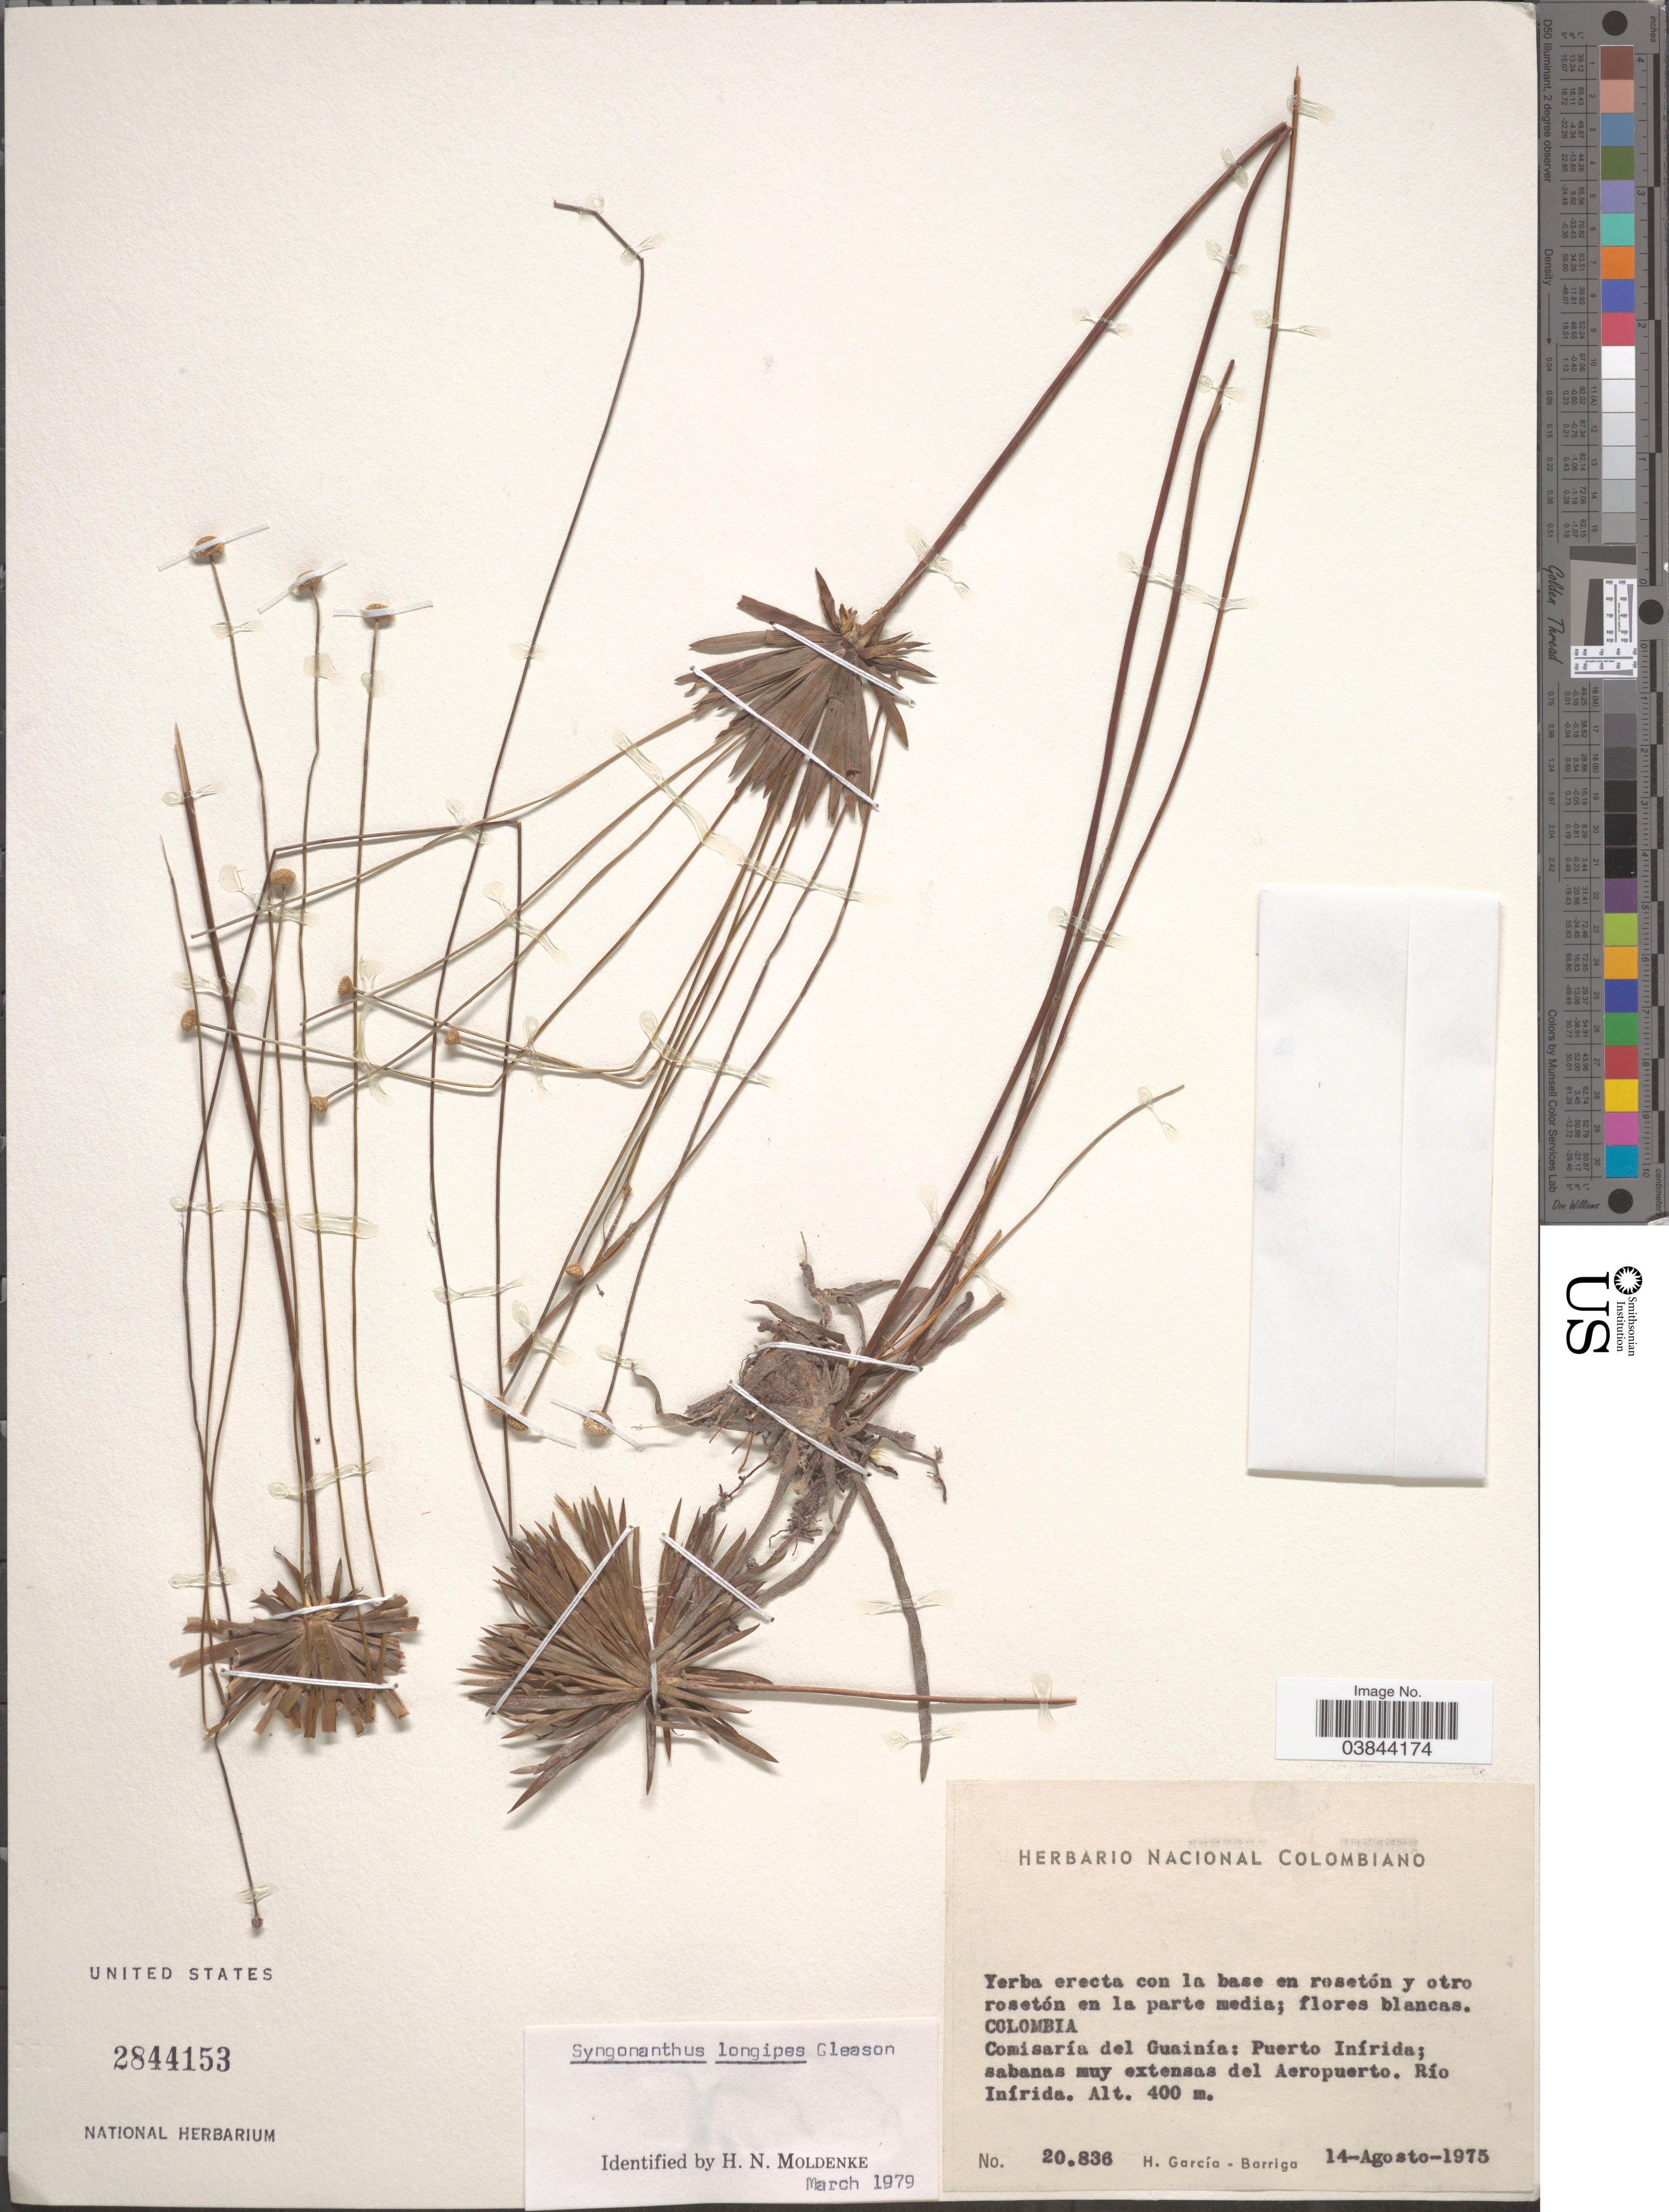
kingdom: Plantae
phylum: Tracheophyta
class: Liliopsida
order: Poales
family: Eriocaulaceae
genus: Syngonanthus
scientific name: Syngonanthus longipes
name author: Gleason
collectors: H. García Barriga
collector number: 20836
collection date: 1975-08-14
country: Colombia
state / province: Guainía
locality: Comisaría del Guainía: Puerto Inírida; sabanas muy extensas del Aeropuerto. Río Inírida.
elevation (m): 400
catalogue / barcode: US 2844153